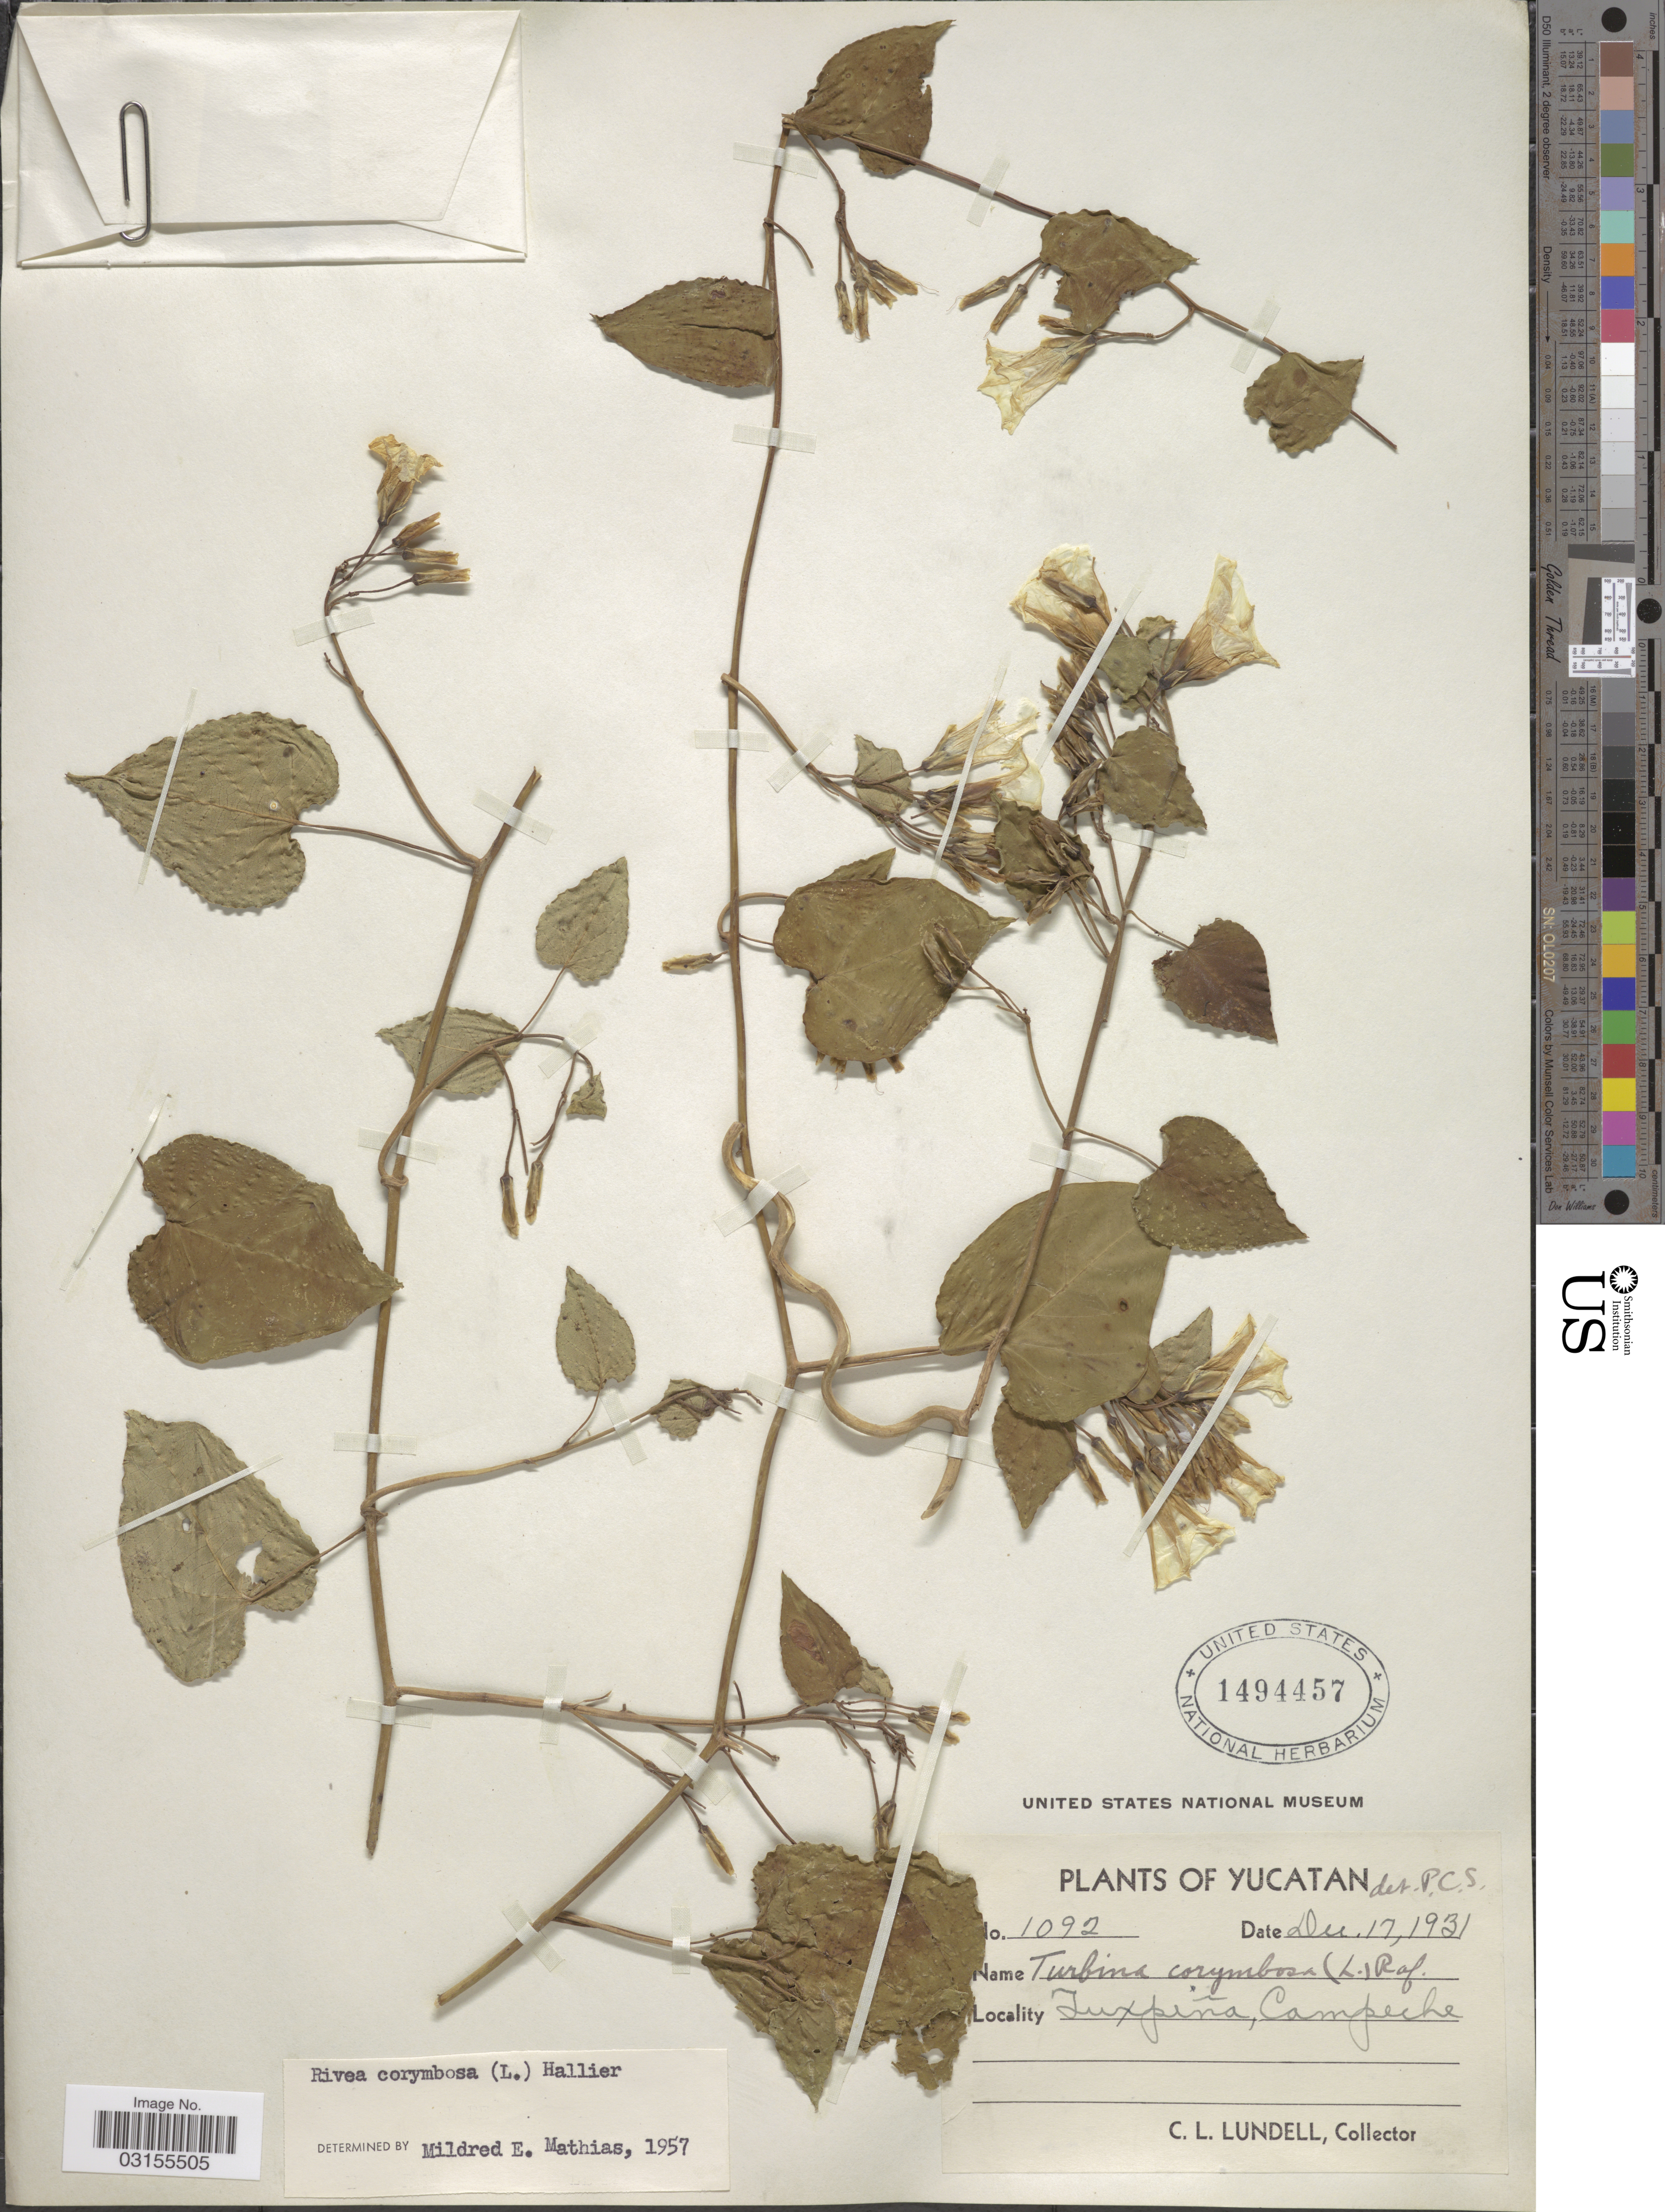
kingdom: Plantae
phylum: Tracheophyta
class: Magnoliopsida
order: Solanales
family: Convolvulaceae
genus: Turbina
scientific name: Turbina corymbosa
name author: (L.) Raf.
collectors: C. L. Lundell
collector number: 1092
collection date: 1931-12-17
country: Mexico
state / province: Yucatán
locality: Tuxpiña, Campeche.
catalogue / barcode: US 1494457